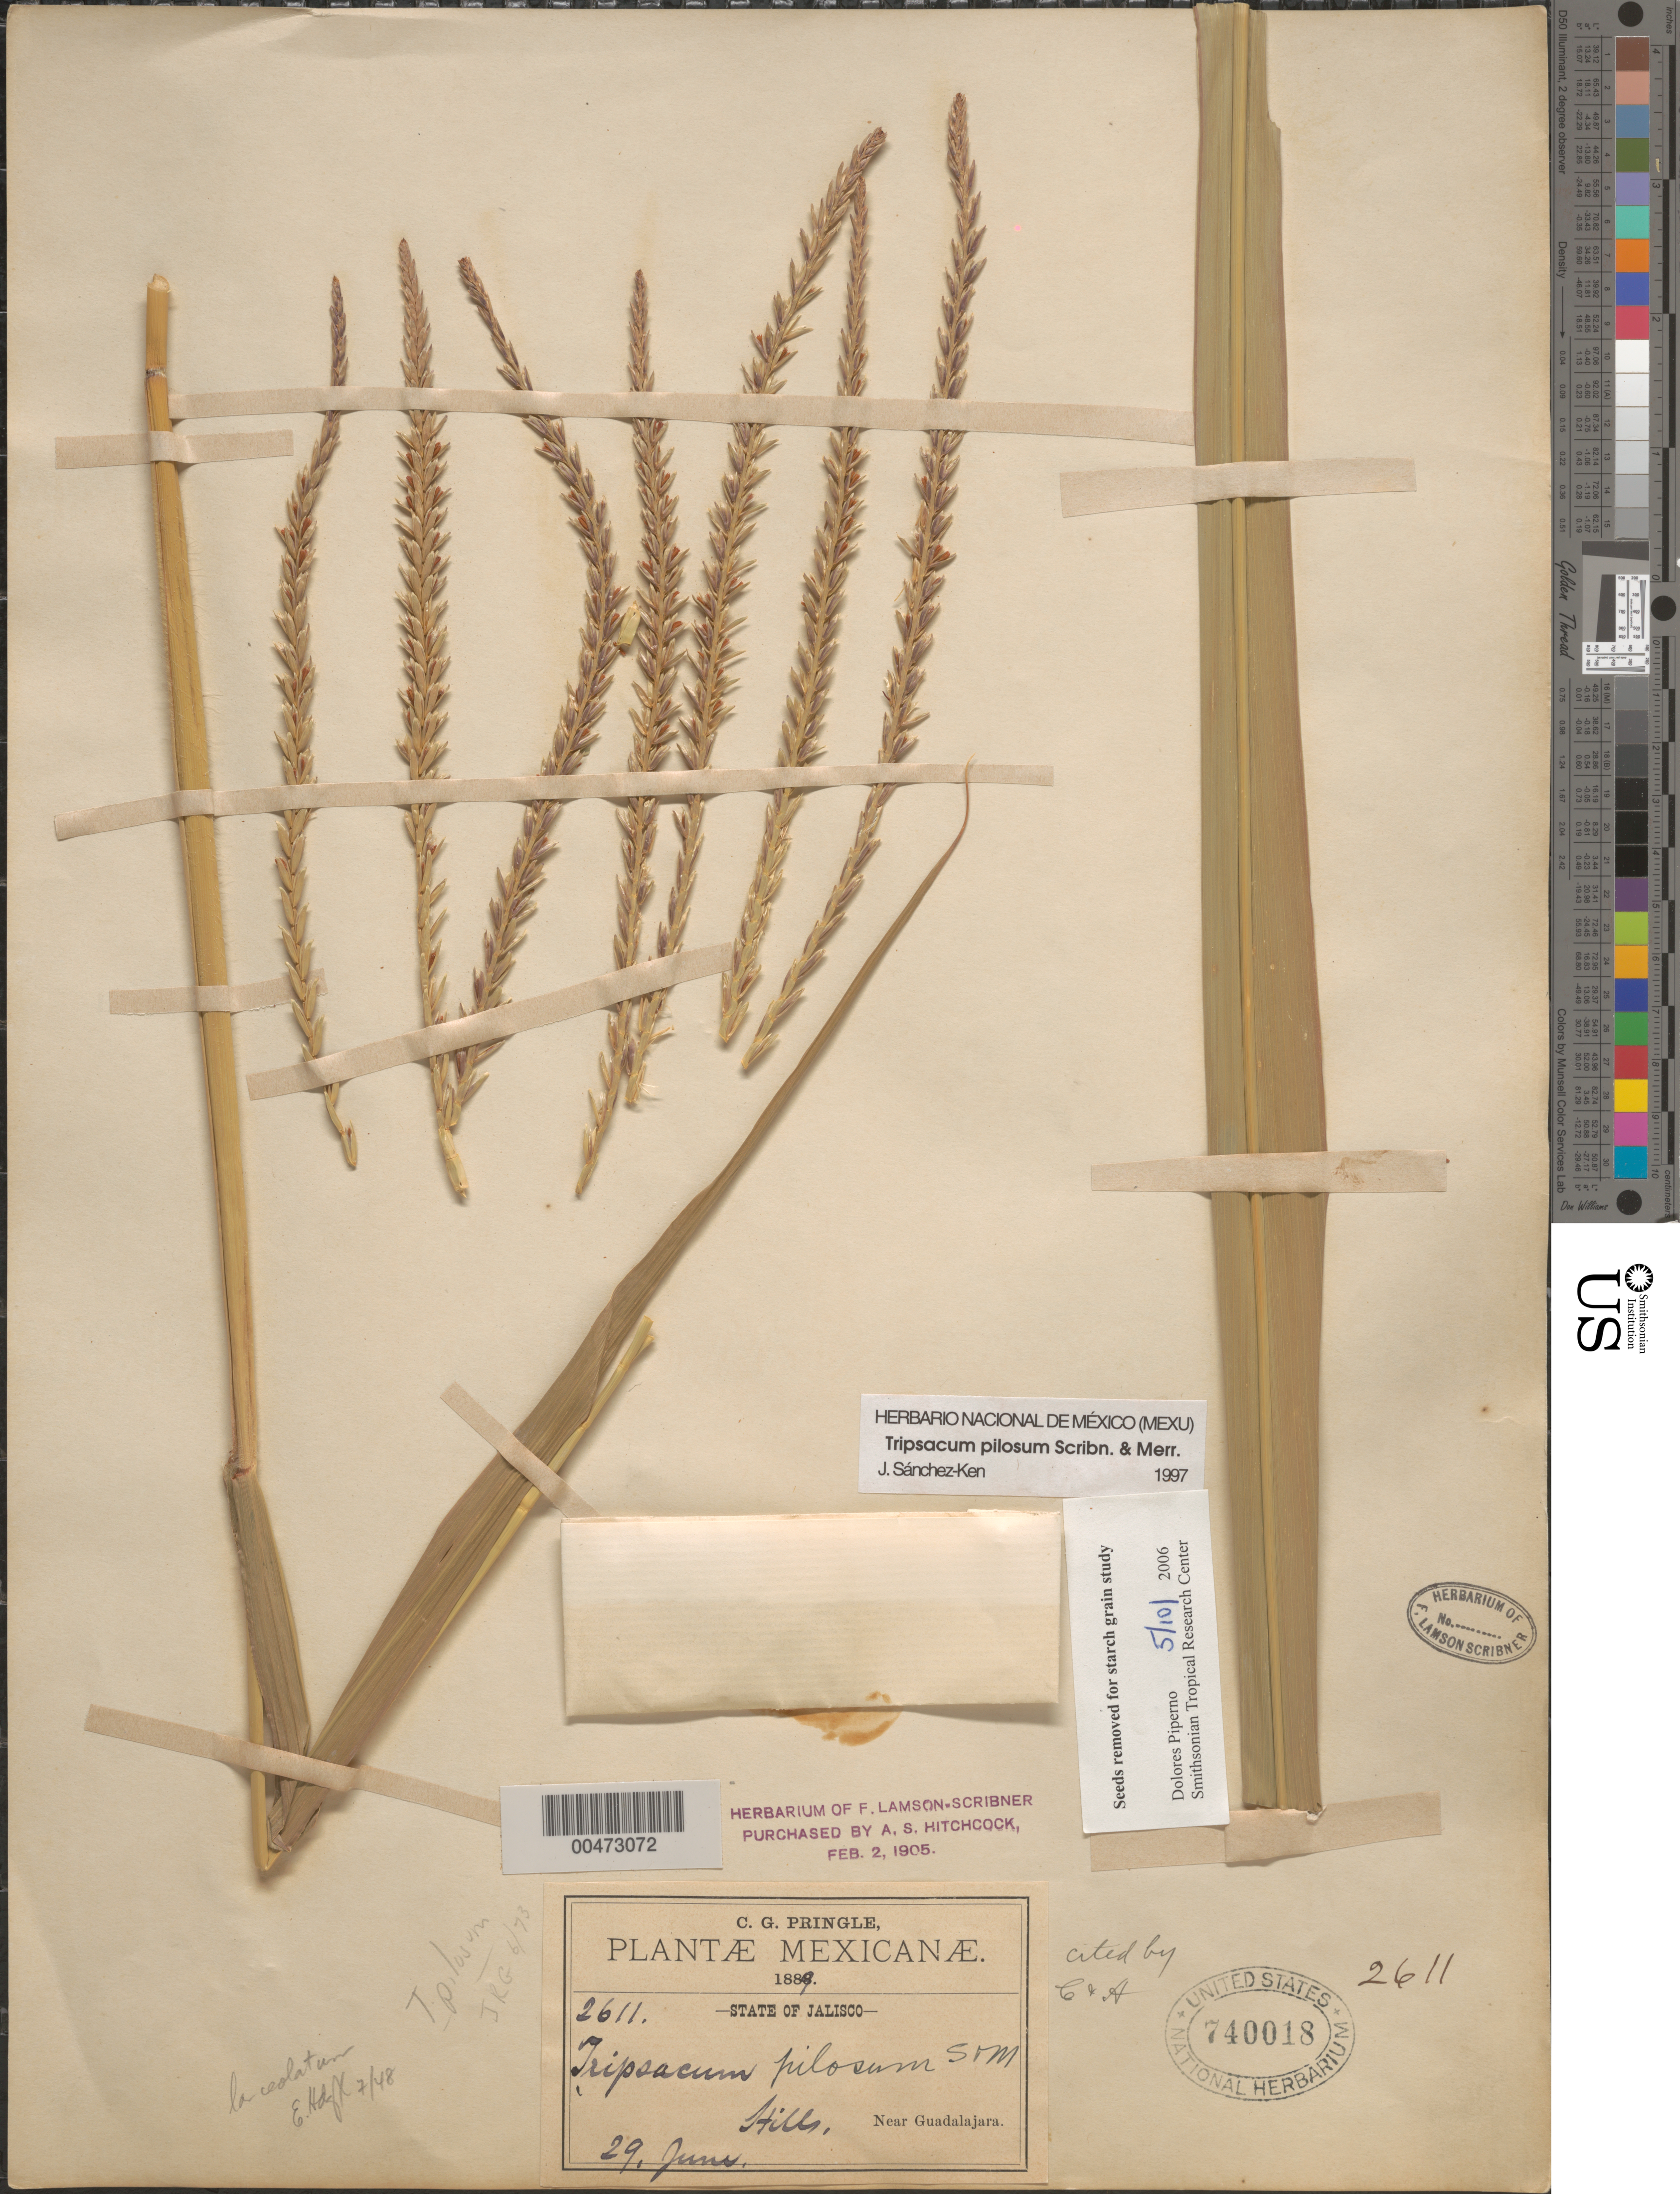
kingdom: Plantae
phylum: Tracheophyta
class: Liliopsida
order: Poales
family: Poaceae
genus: Tripsacum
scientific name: Tripsacum pilosum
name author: Scribn. & Merr.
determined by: Sánchez-Ken, J. G.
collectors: C. G. Pringle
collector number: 2611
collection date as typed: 29 Jun 1889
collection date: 1889-06-29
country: Mexico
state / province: Jalisco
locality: Near Guadalajara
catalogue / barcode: US 740018